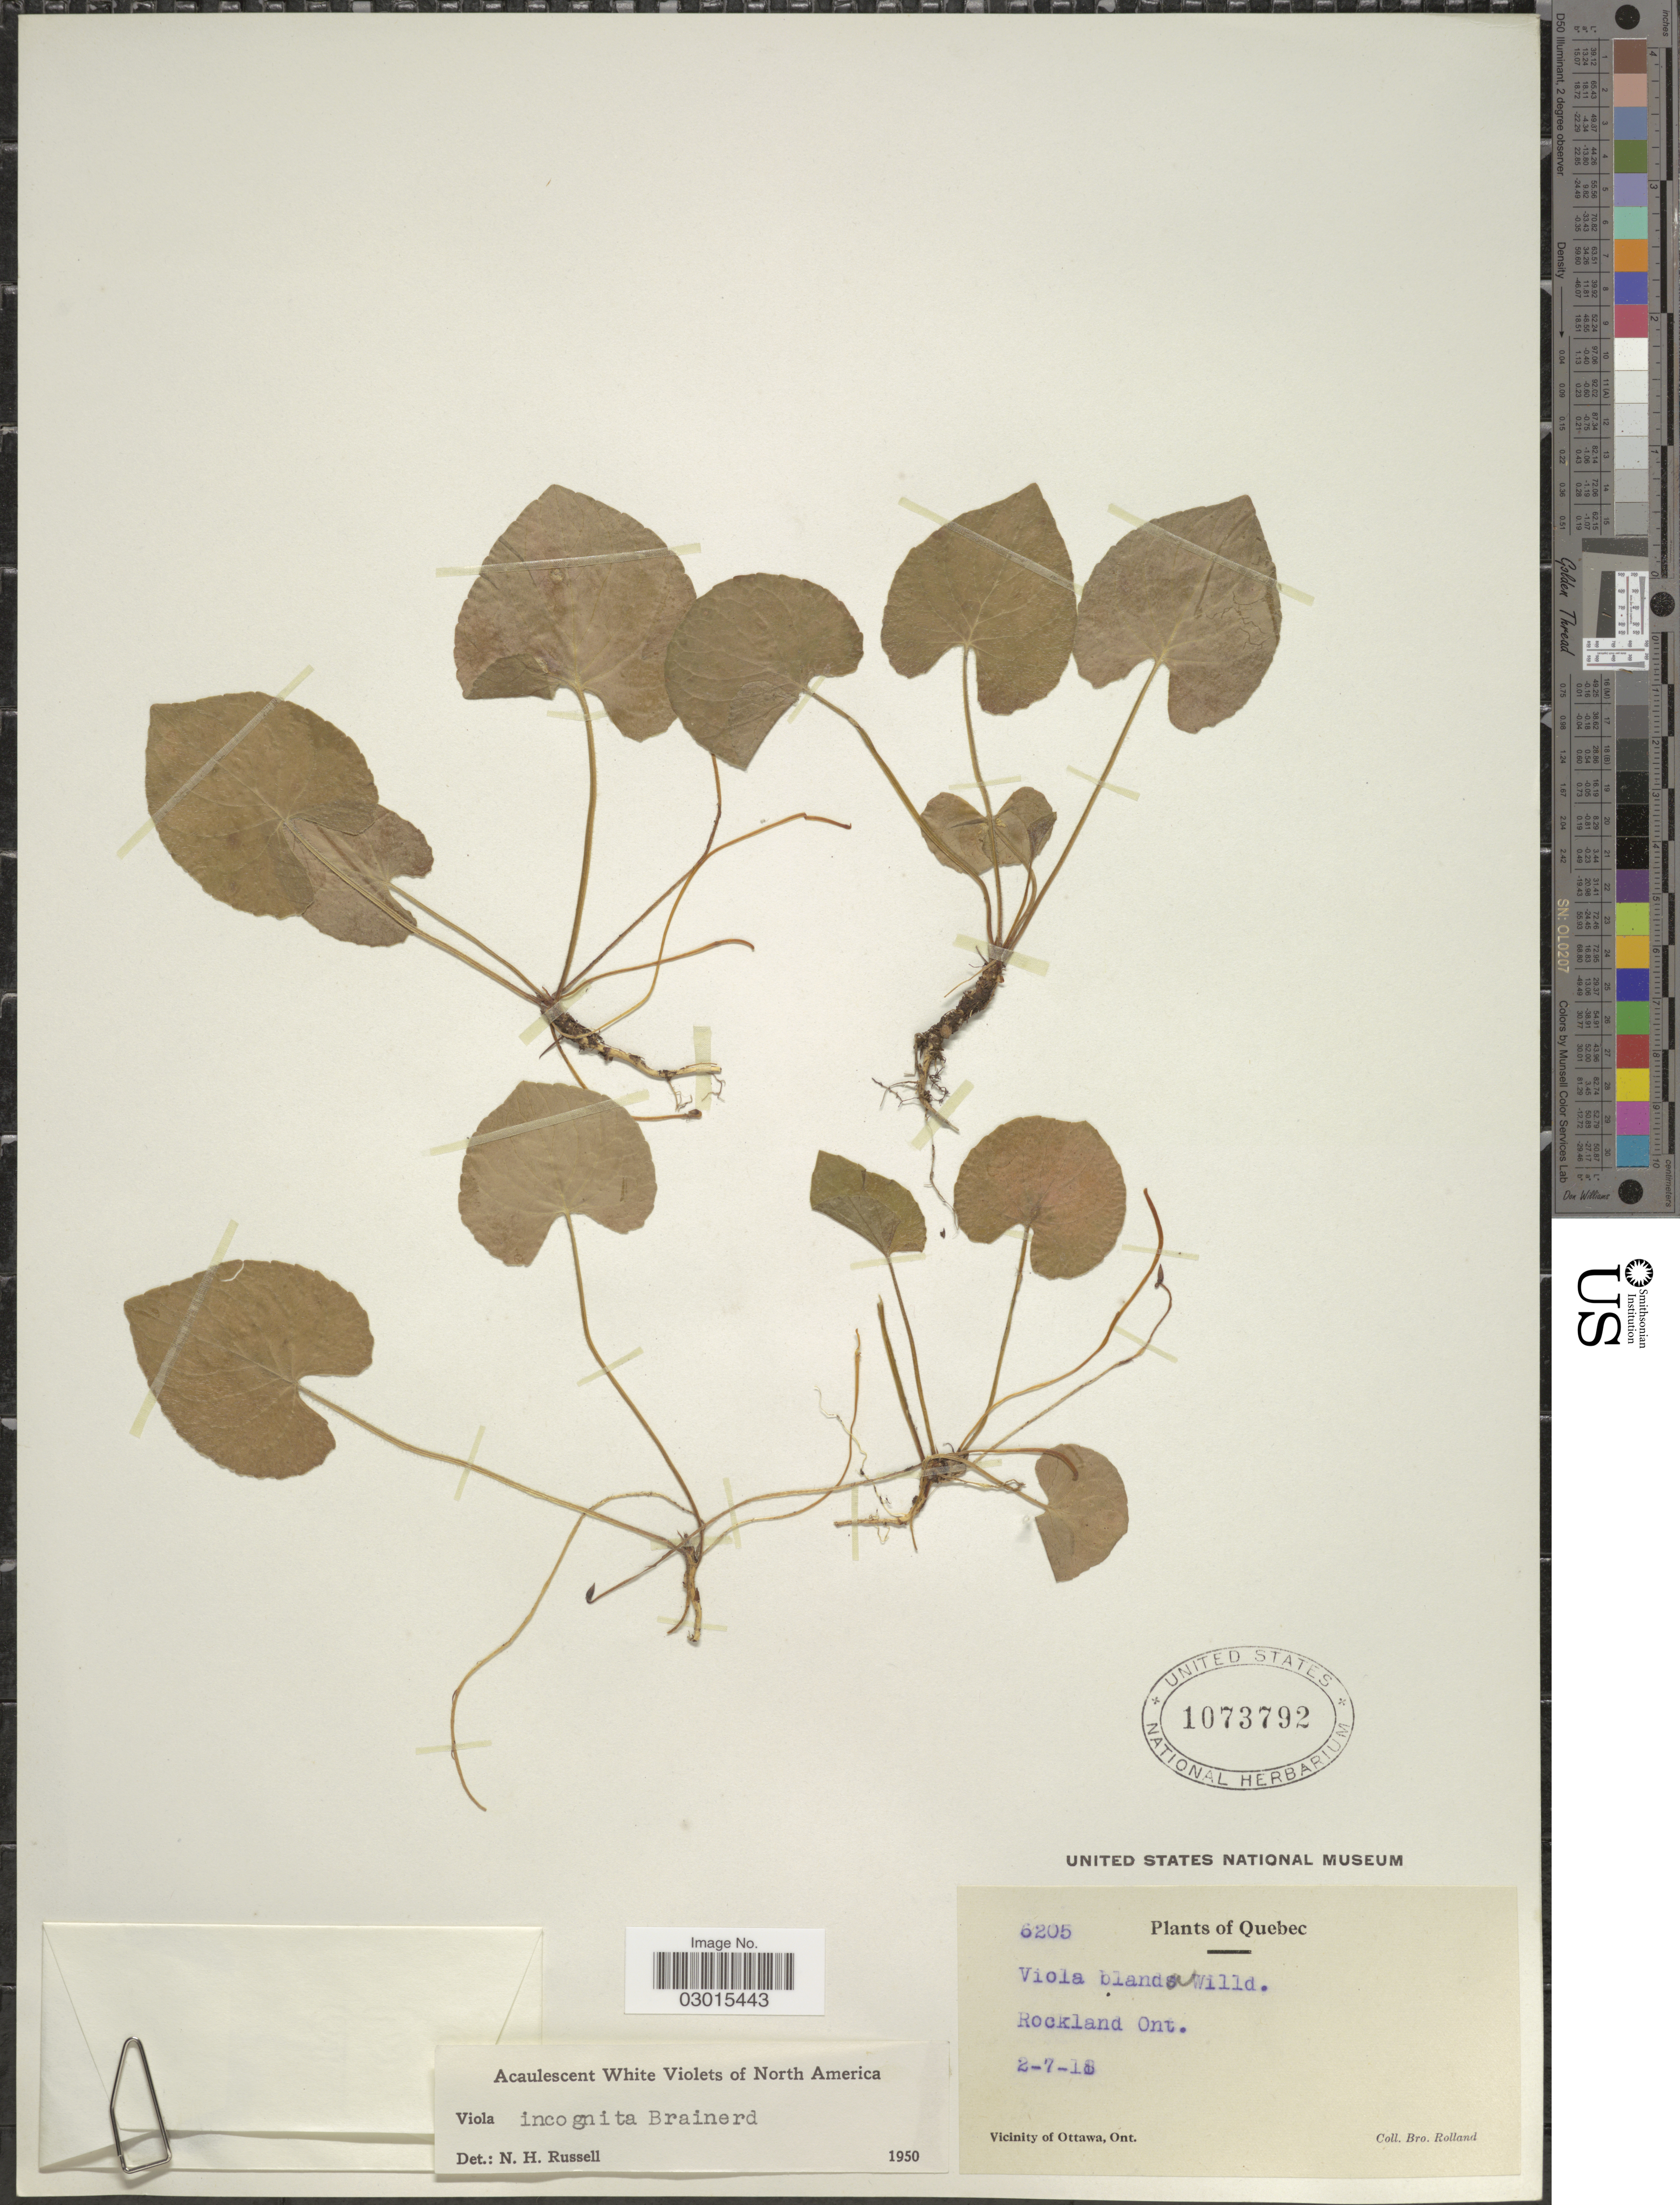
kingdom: Plantae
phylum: Tracheophyta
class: Magnoliopsida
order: Malpighiales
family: Violaceae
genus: Viola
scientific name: Viola incognita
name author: Brainerd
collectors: B. Rolland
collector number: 6205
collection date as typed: Transcribed d/m/y: 2/7/18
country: Canada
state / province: Ontario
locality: Rockland Ont. Vicinity of Ottawa, Ont.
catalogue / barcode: US 1073792